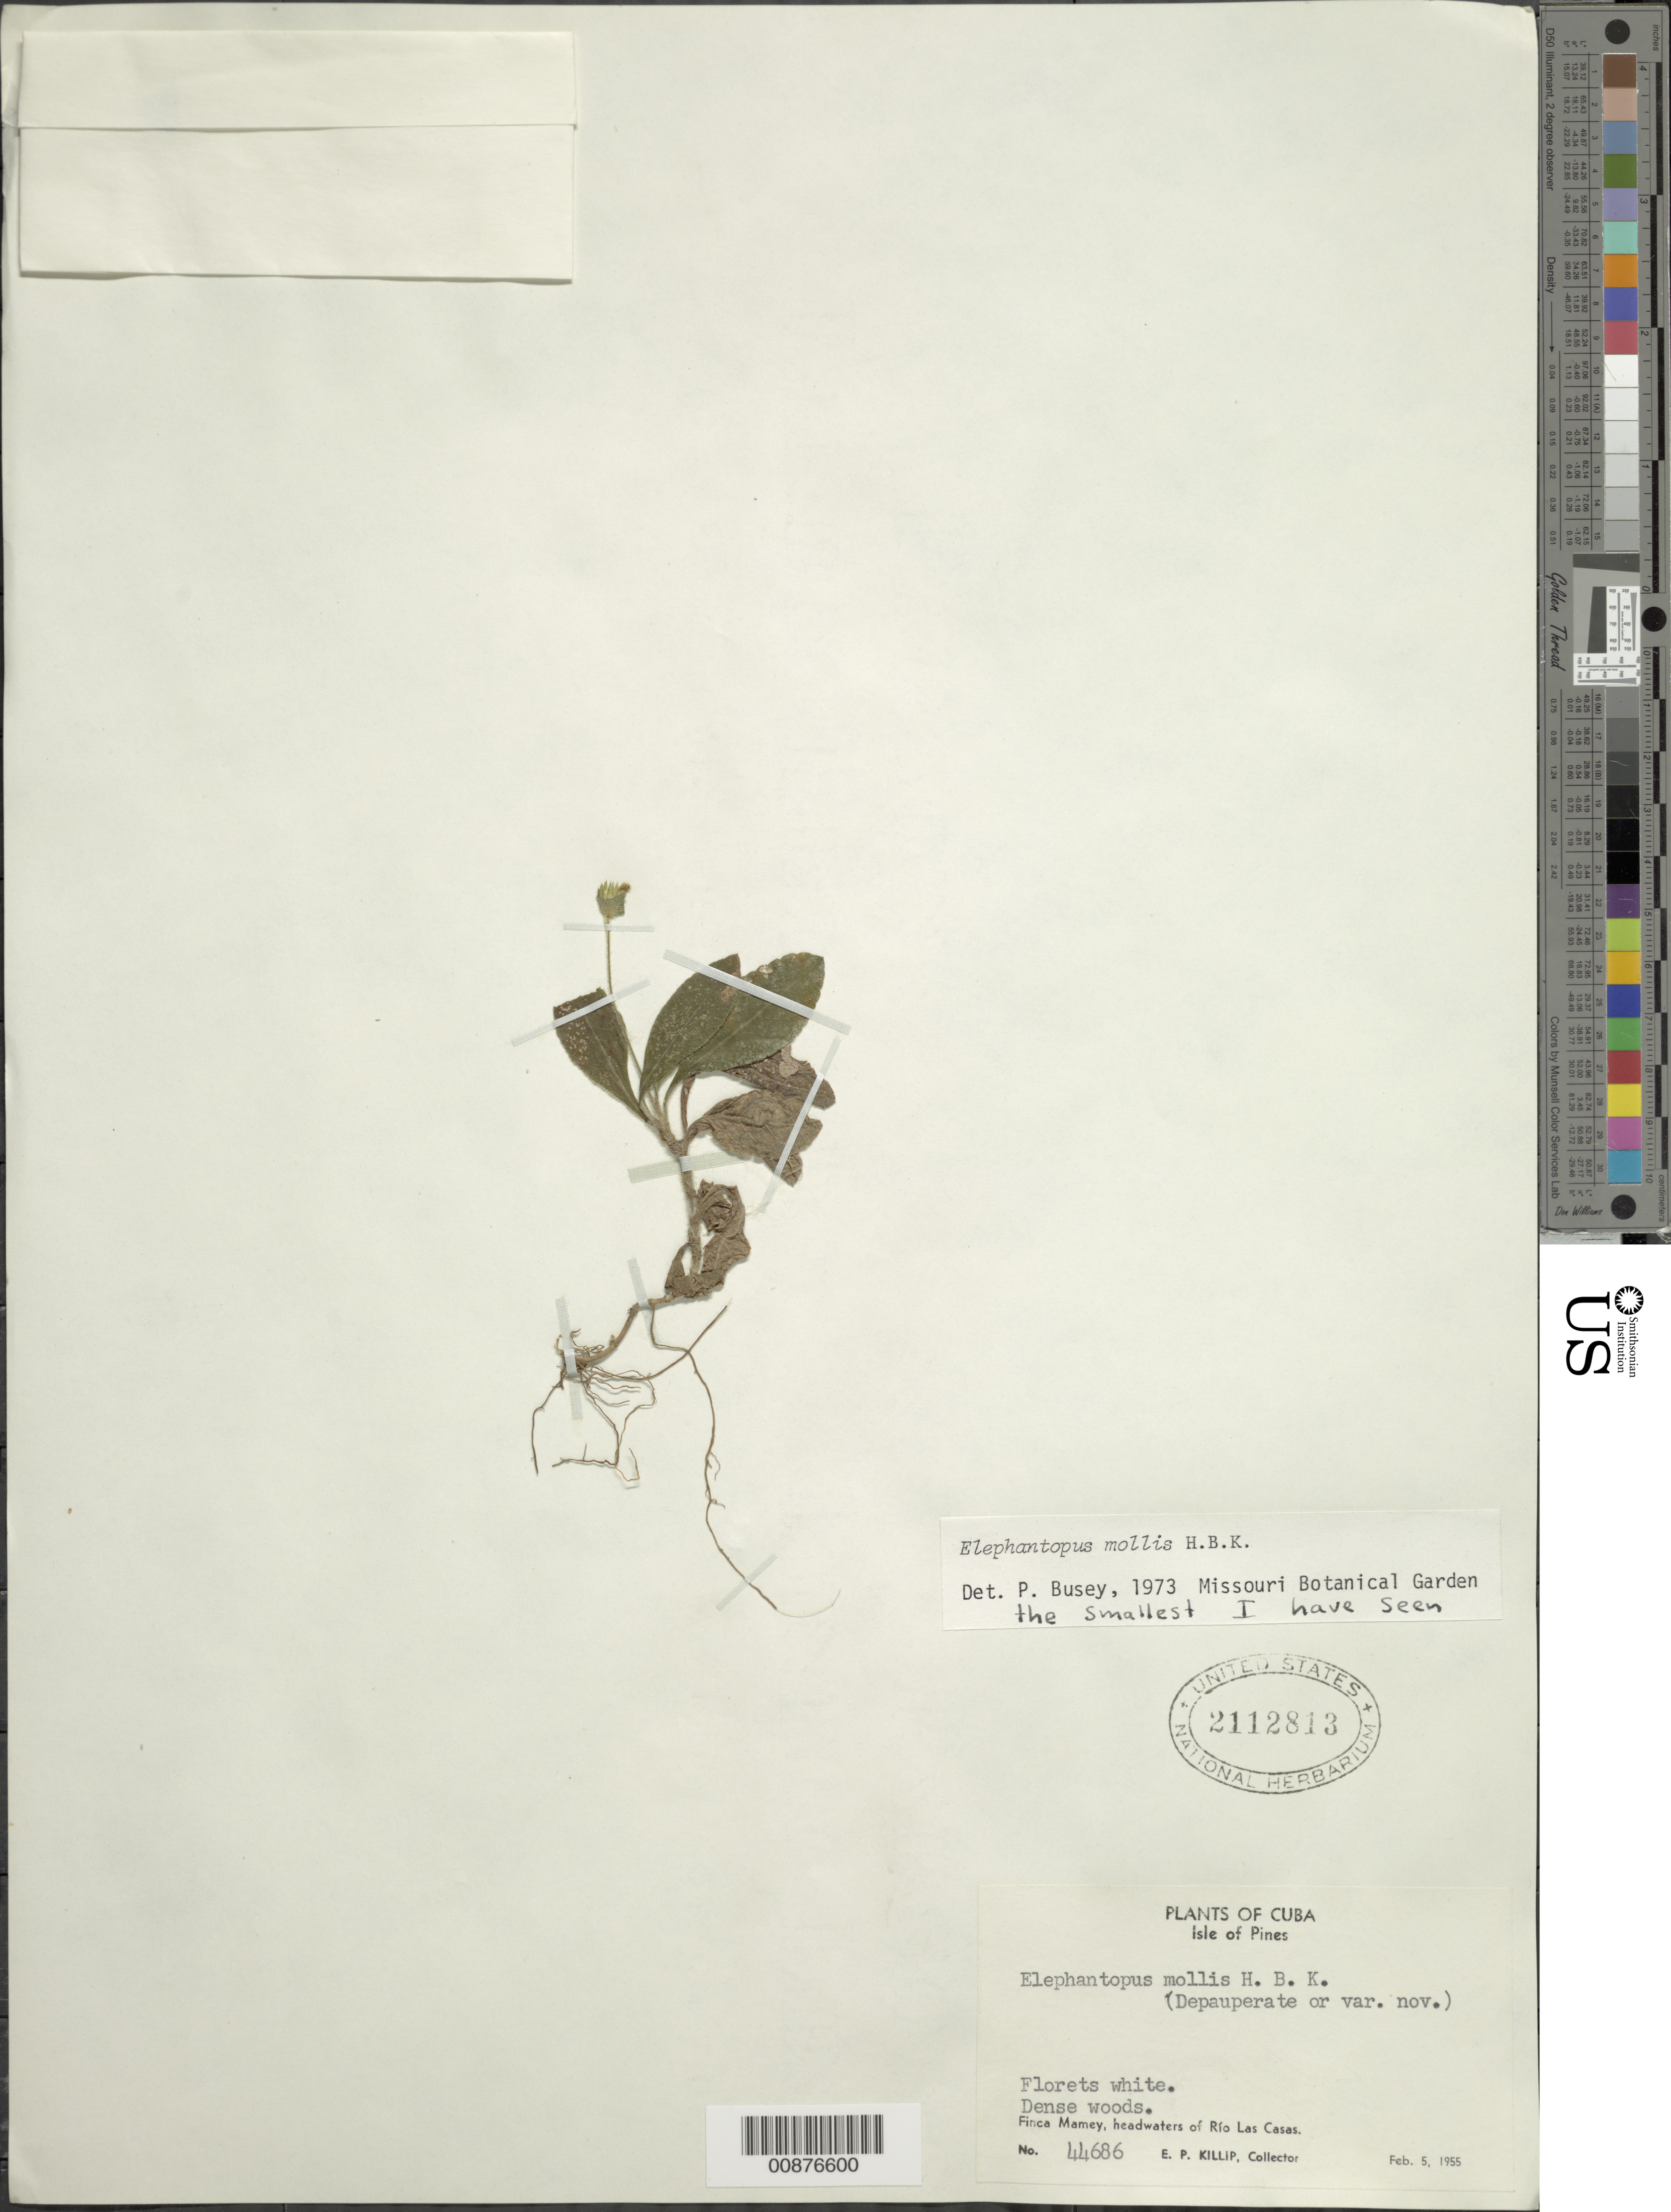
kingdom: Plantae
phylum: Tracheophyta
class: Magnoliopsida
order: Asterales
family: Asteraceae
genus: Elephantopus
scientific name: Elephantopus mollis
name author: Kunth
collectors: E. P. Killip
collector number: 44686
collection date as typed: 05 Feb 1955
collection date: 1955-02-05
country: Cuba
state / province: Isla de La Juventud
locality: Finca Mamey, headwaterrs of Río Las Casas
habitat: Dense woods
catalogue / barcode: US 2112813